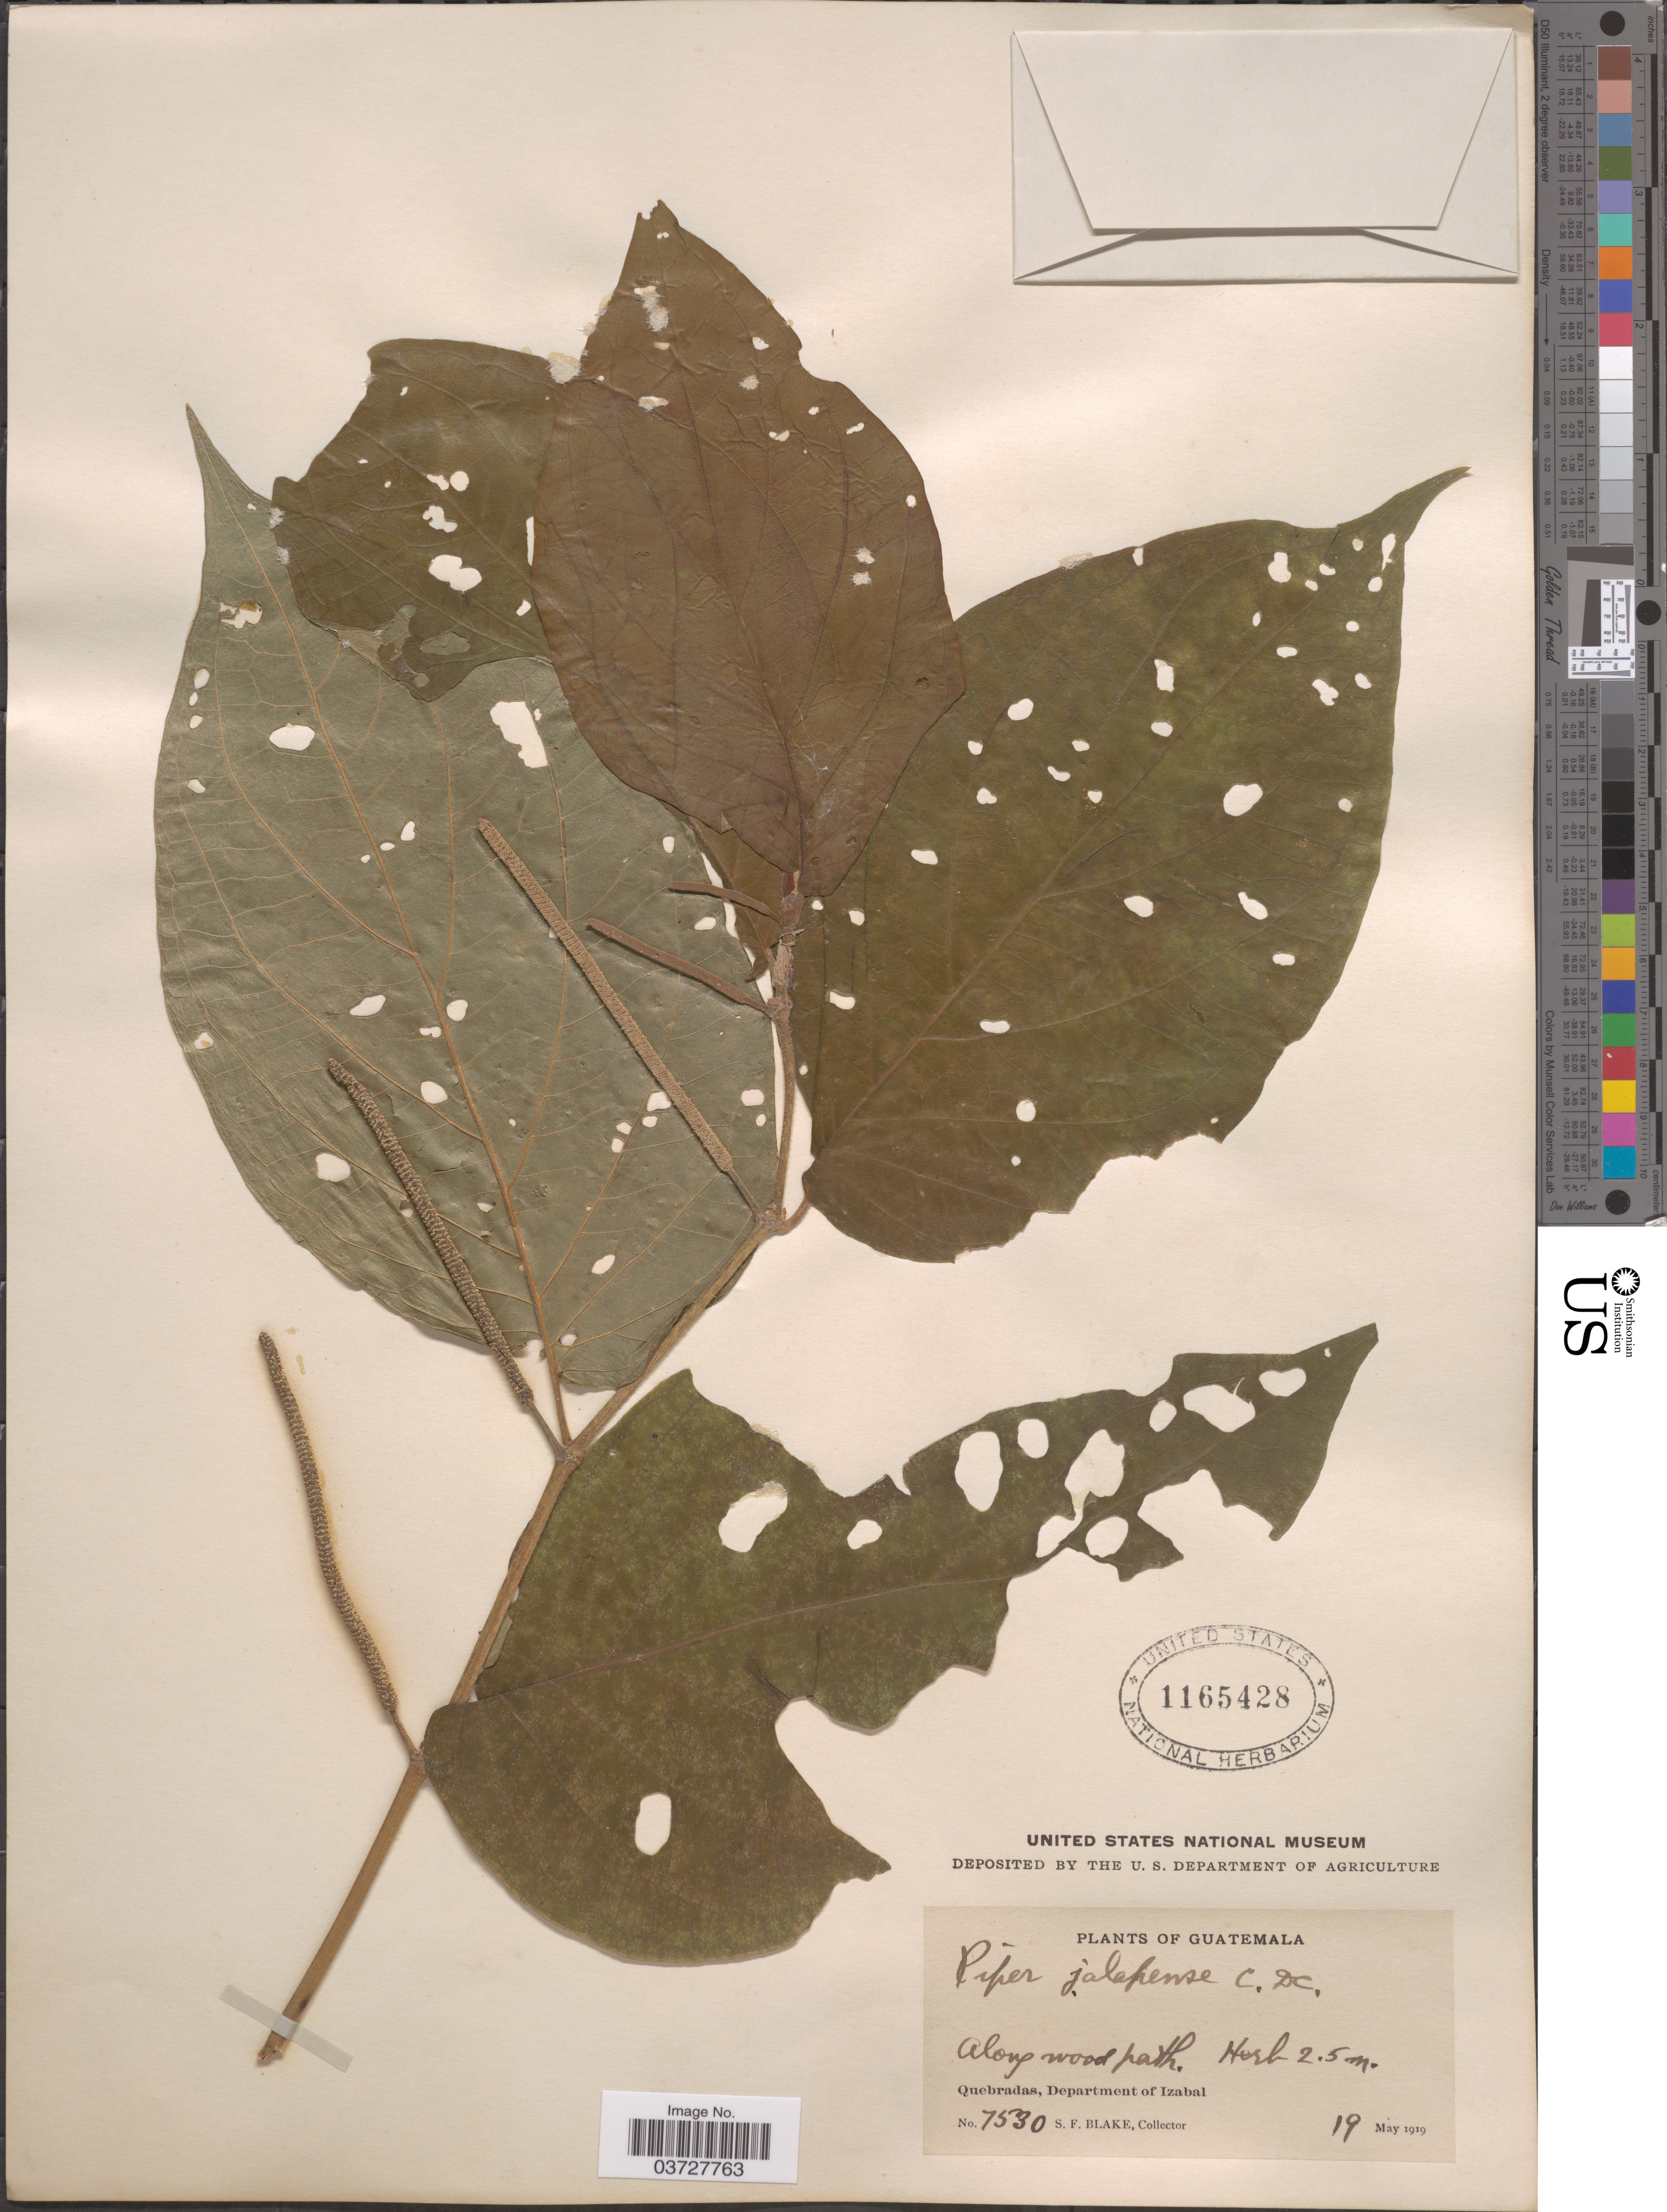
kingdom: Plantae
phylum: Tracheophyta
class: Magnoliopsida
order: Piperales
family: Piperaceae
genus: Piper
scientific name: Piper pseudojalapense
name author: McKown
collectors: S. Blake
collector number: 7530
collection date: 1919-05-19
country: Guatemala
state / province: Izabal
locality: Quebradas, Department of Izabal.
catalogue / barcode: US 1165428